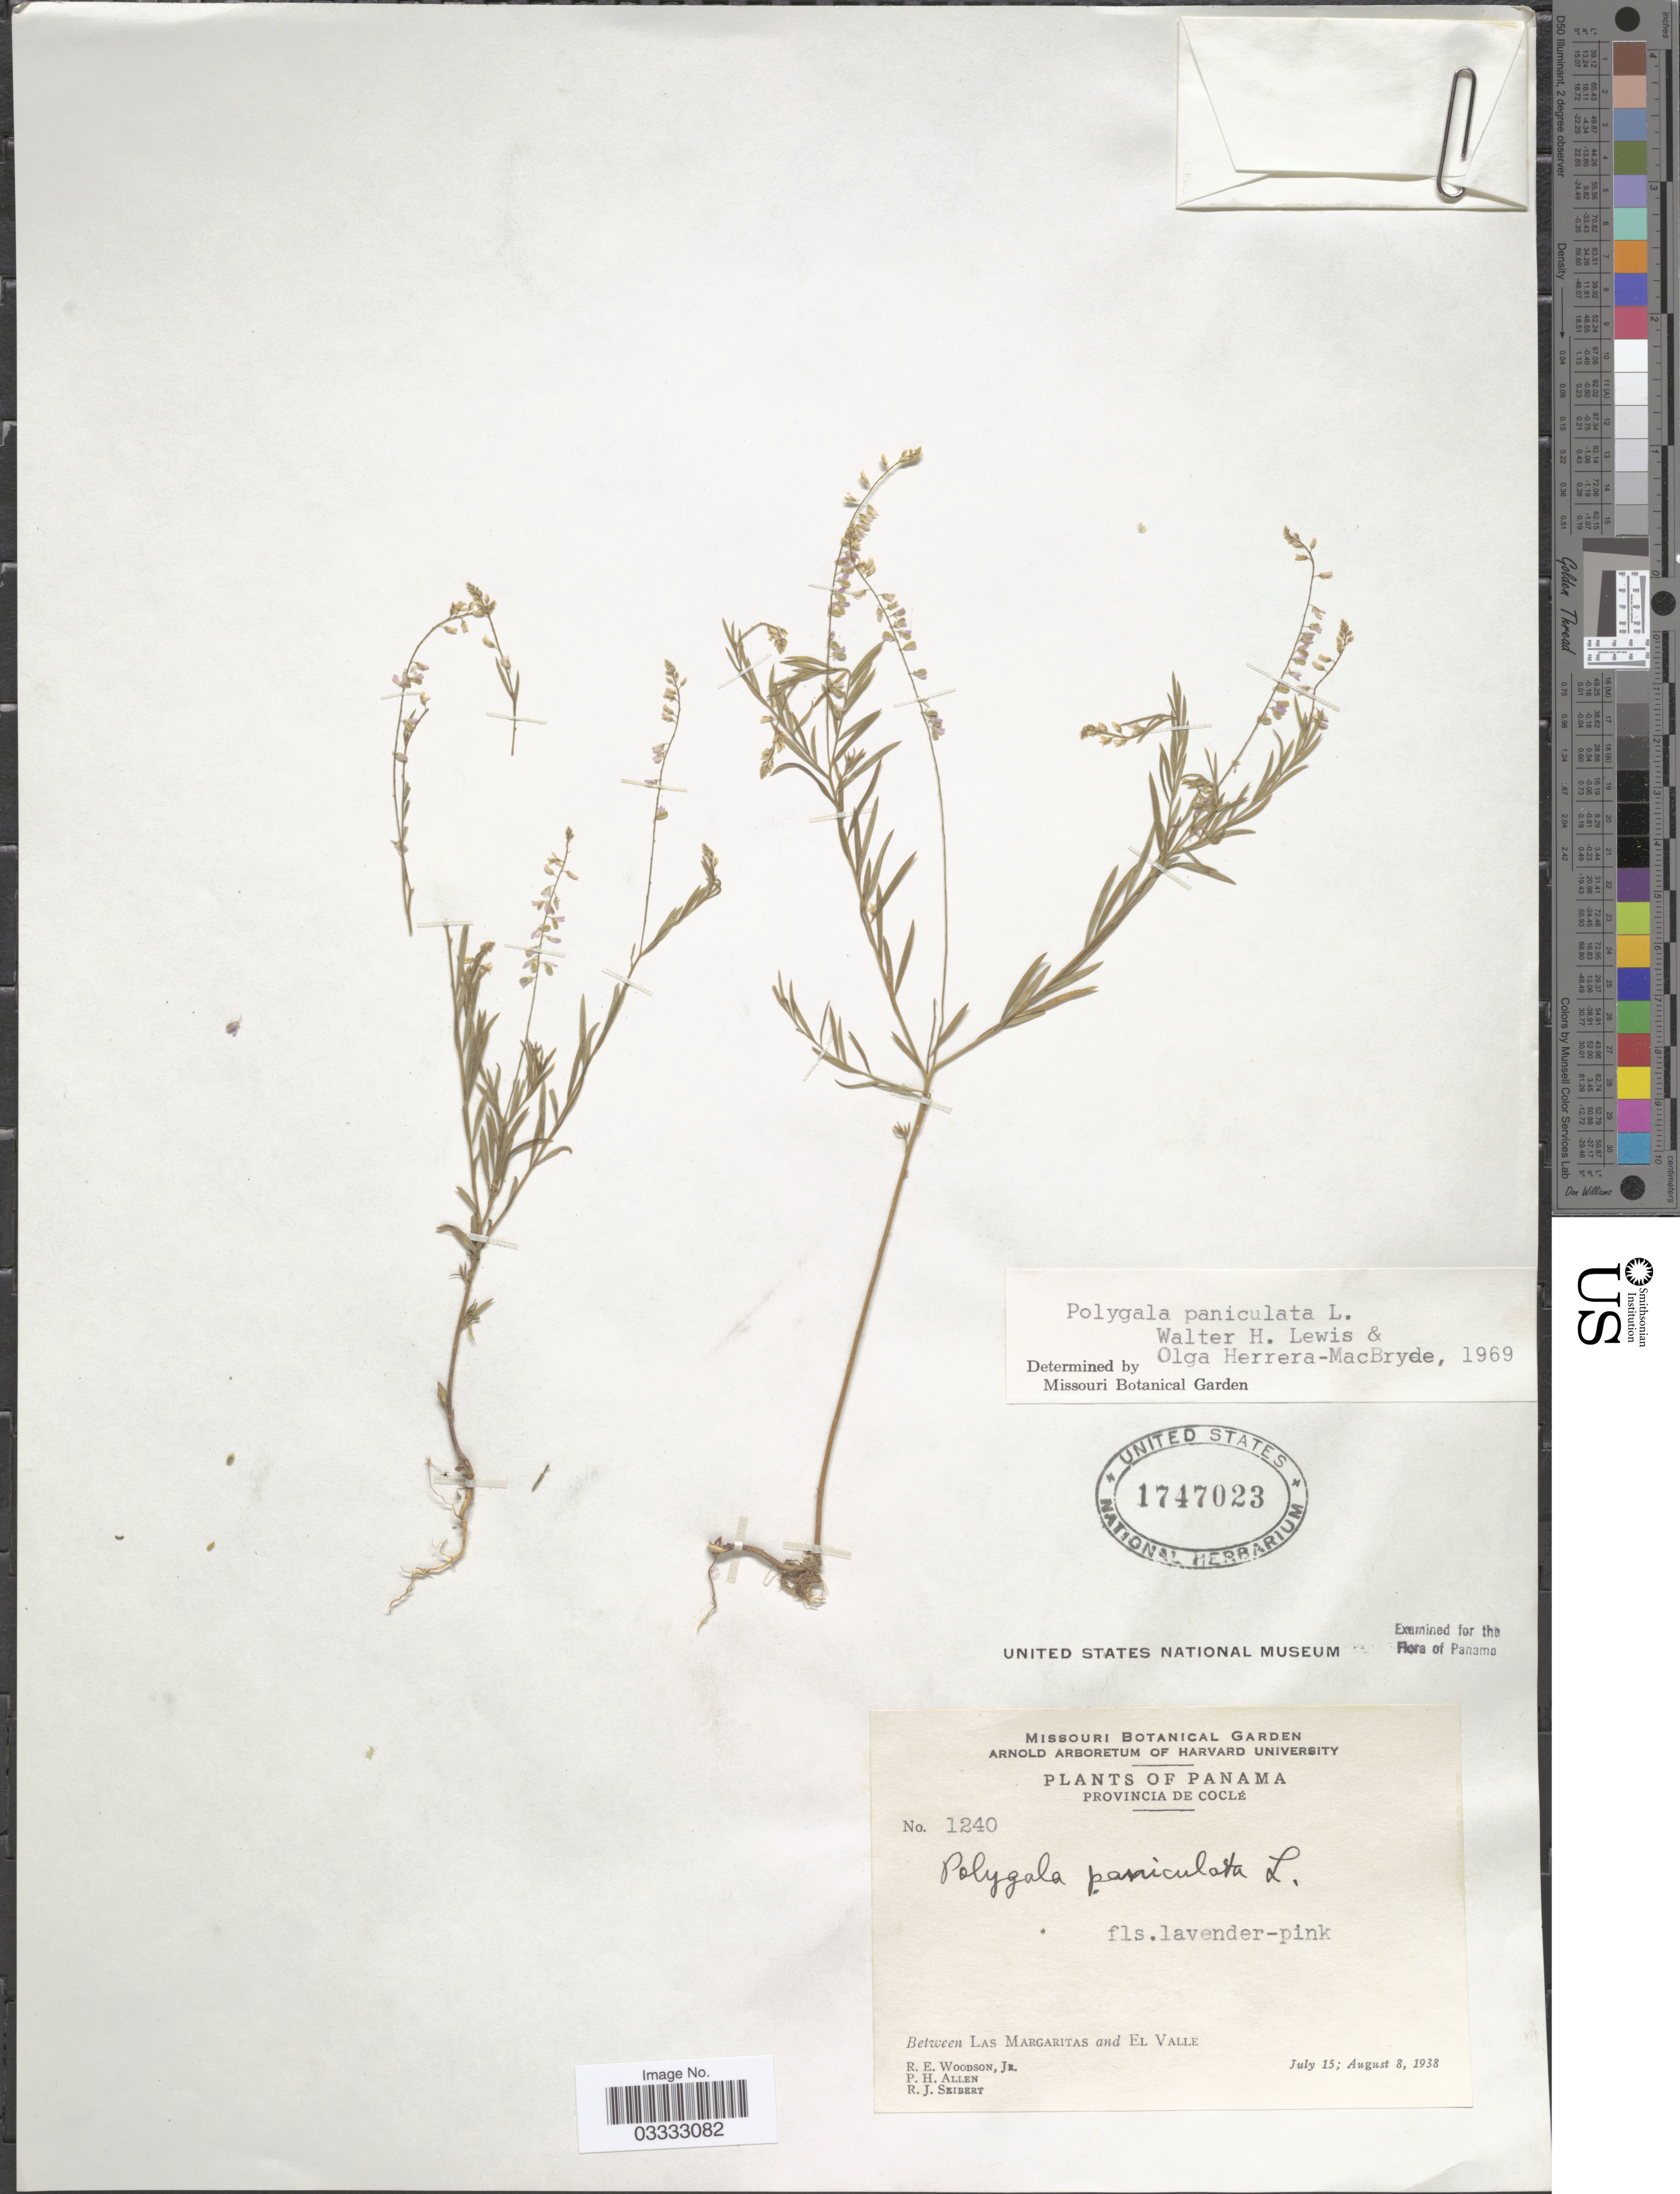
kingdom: Plantae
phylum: Tracheophyta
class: Magnoliopsida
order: Fabales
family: Polygalaceae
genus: Polygala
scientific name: Polygala paniculata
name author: L.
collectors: R. E. Woodson, R. Allen & R. J. Seibert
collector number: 1240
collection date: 1938-07-15/1938-08-08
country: Panama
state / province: Coclé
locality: Between Las Margaritas and El Valle.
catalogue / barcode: US 1747023